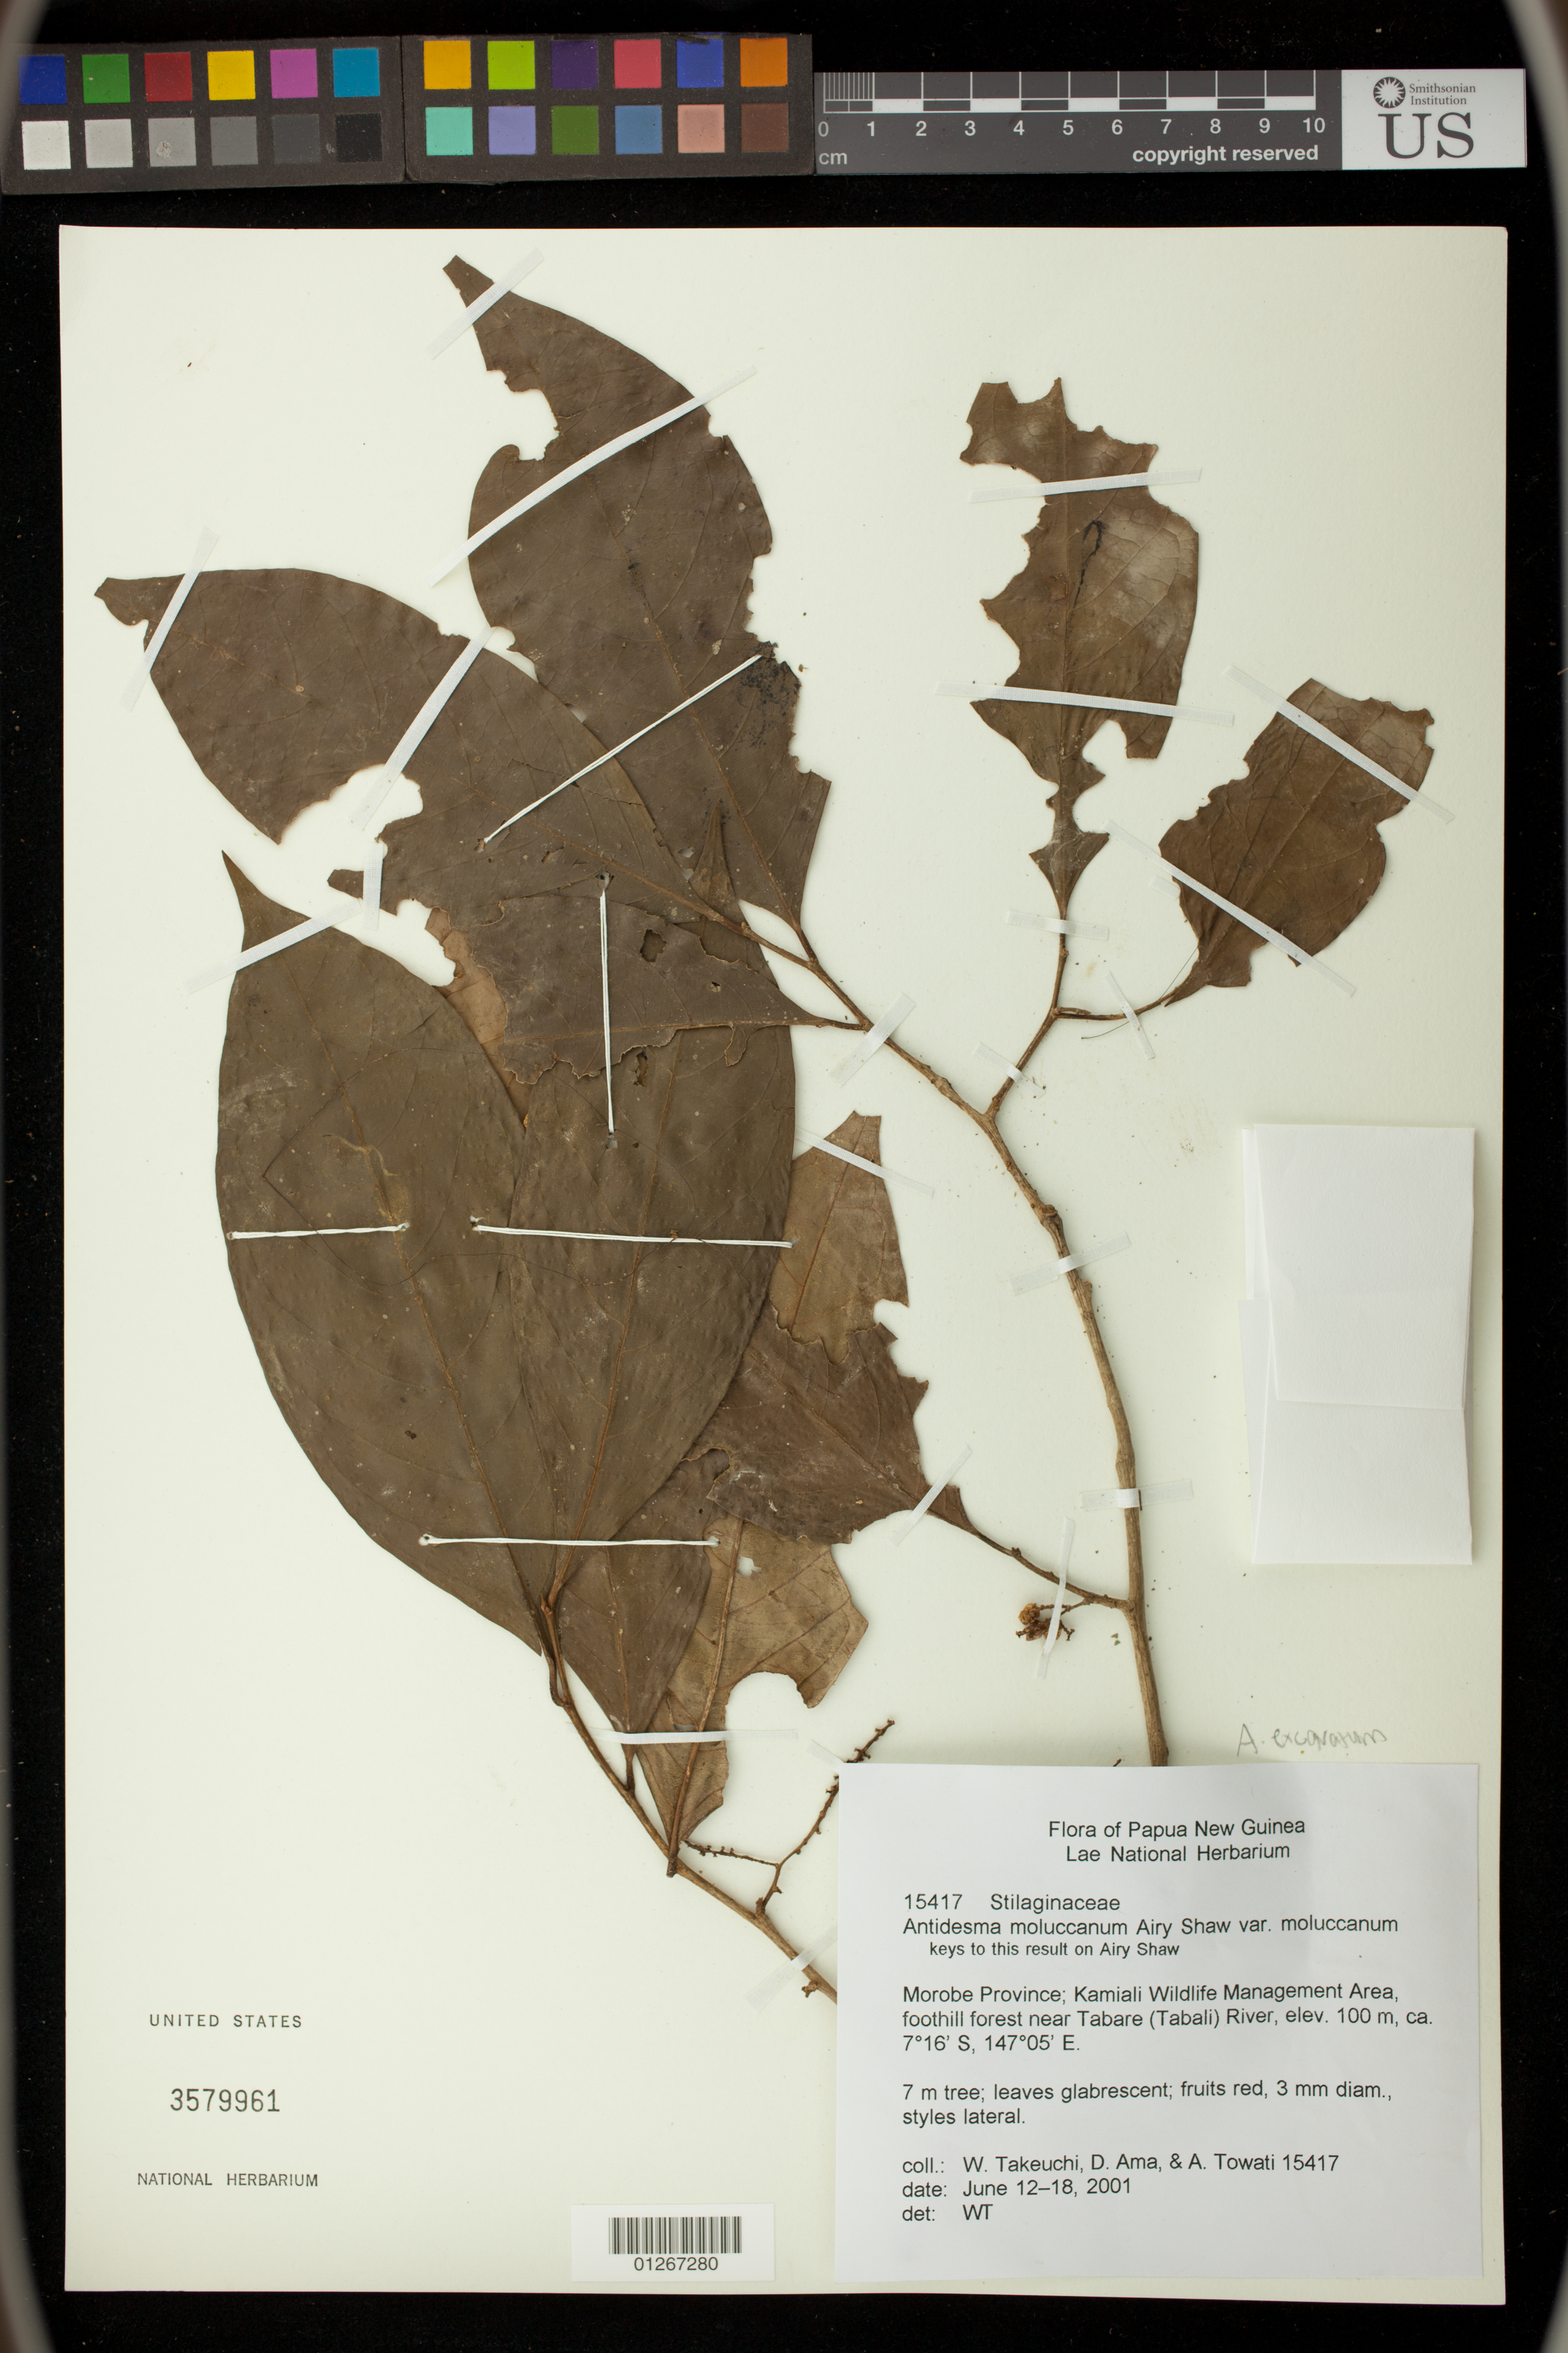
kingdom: Plantae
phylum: Tracheophyta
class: Magnoliopsida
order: Malpighiales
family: Phyllanthaceae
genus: Antidesma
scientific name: Antidesma excavatum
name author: Miq.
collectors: W. N. Takeuchi, D. Ama & A. Towati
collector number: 15417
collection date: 2001-06-12/2001-06-18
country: Papua New Guinea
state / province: Morobe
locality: Kamiali Wildlife Management Area, foothill forest near Tabare (Tabali) River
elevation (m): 100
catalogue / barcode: US 3579961